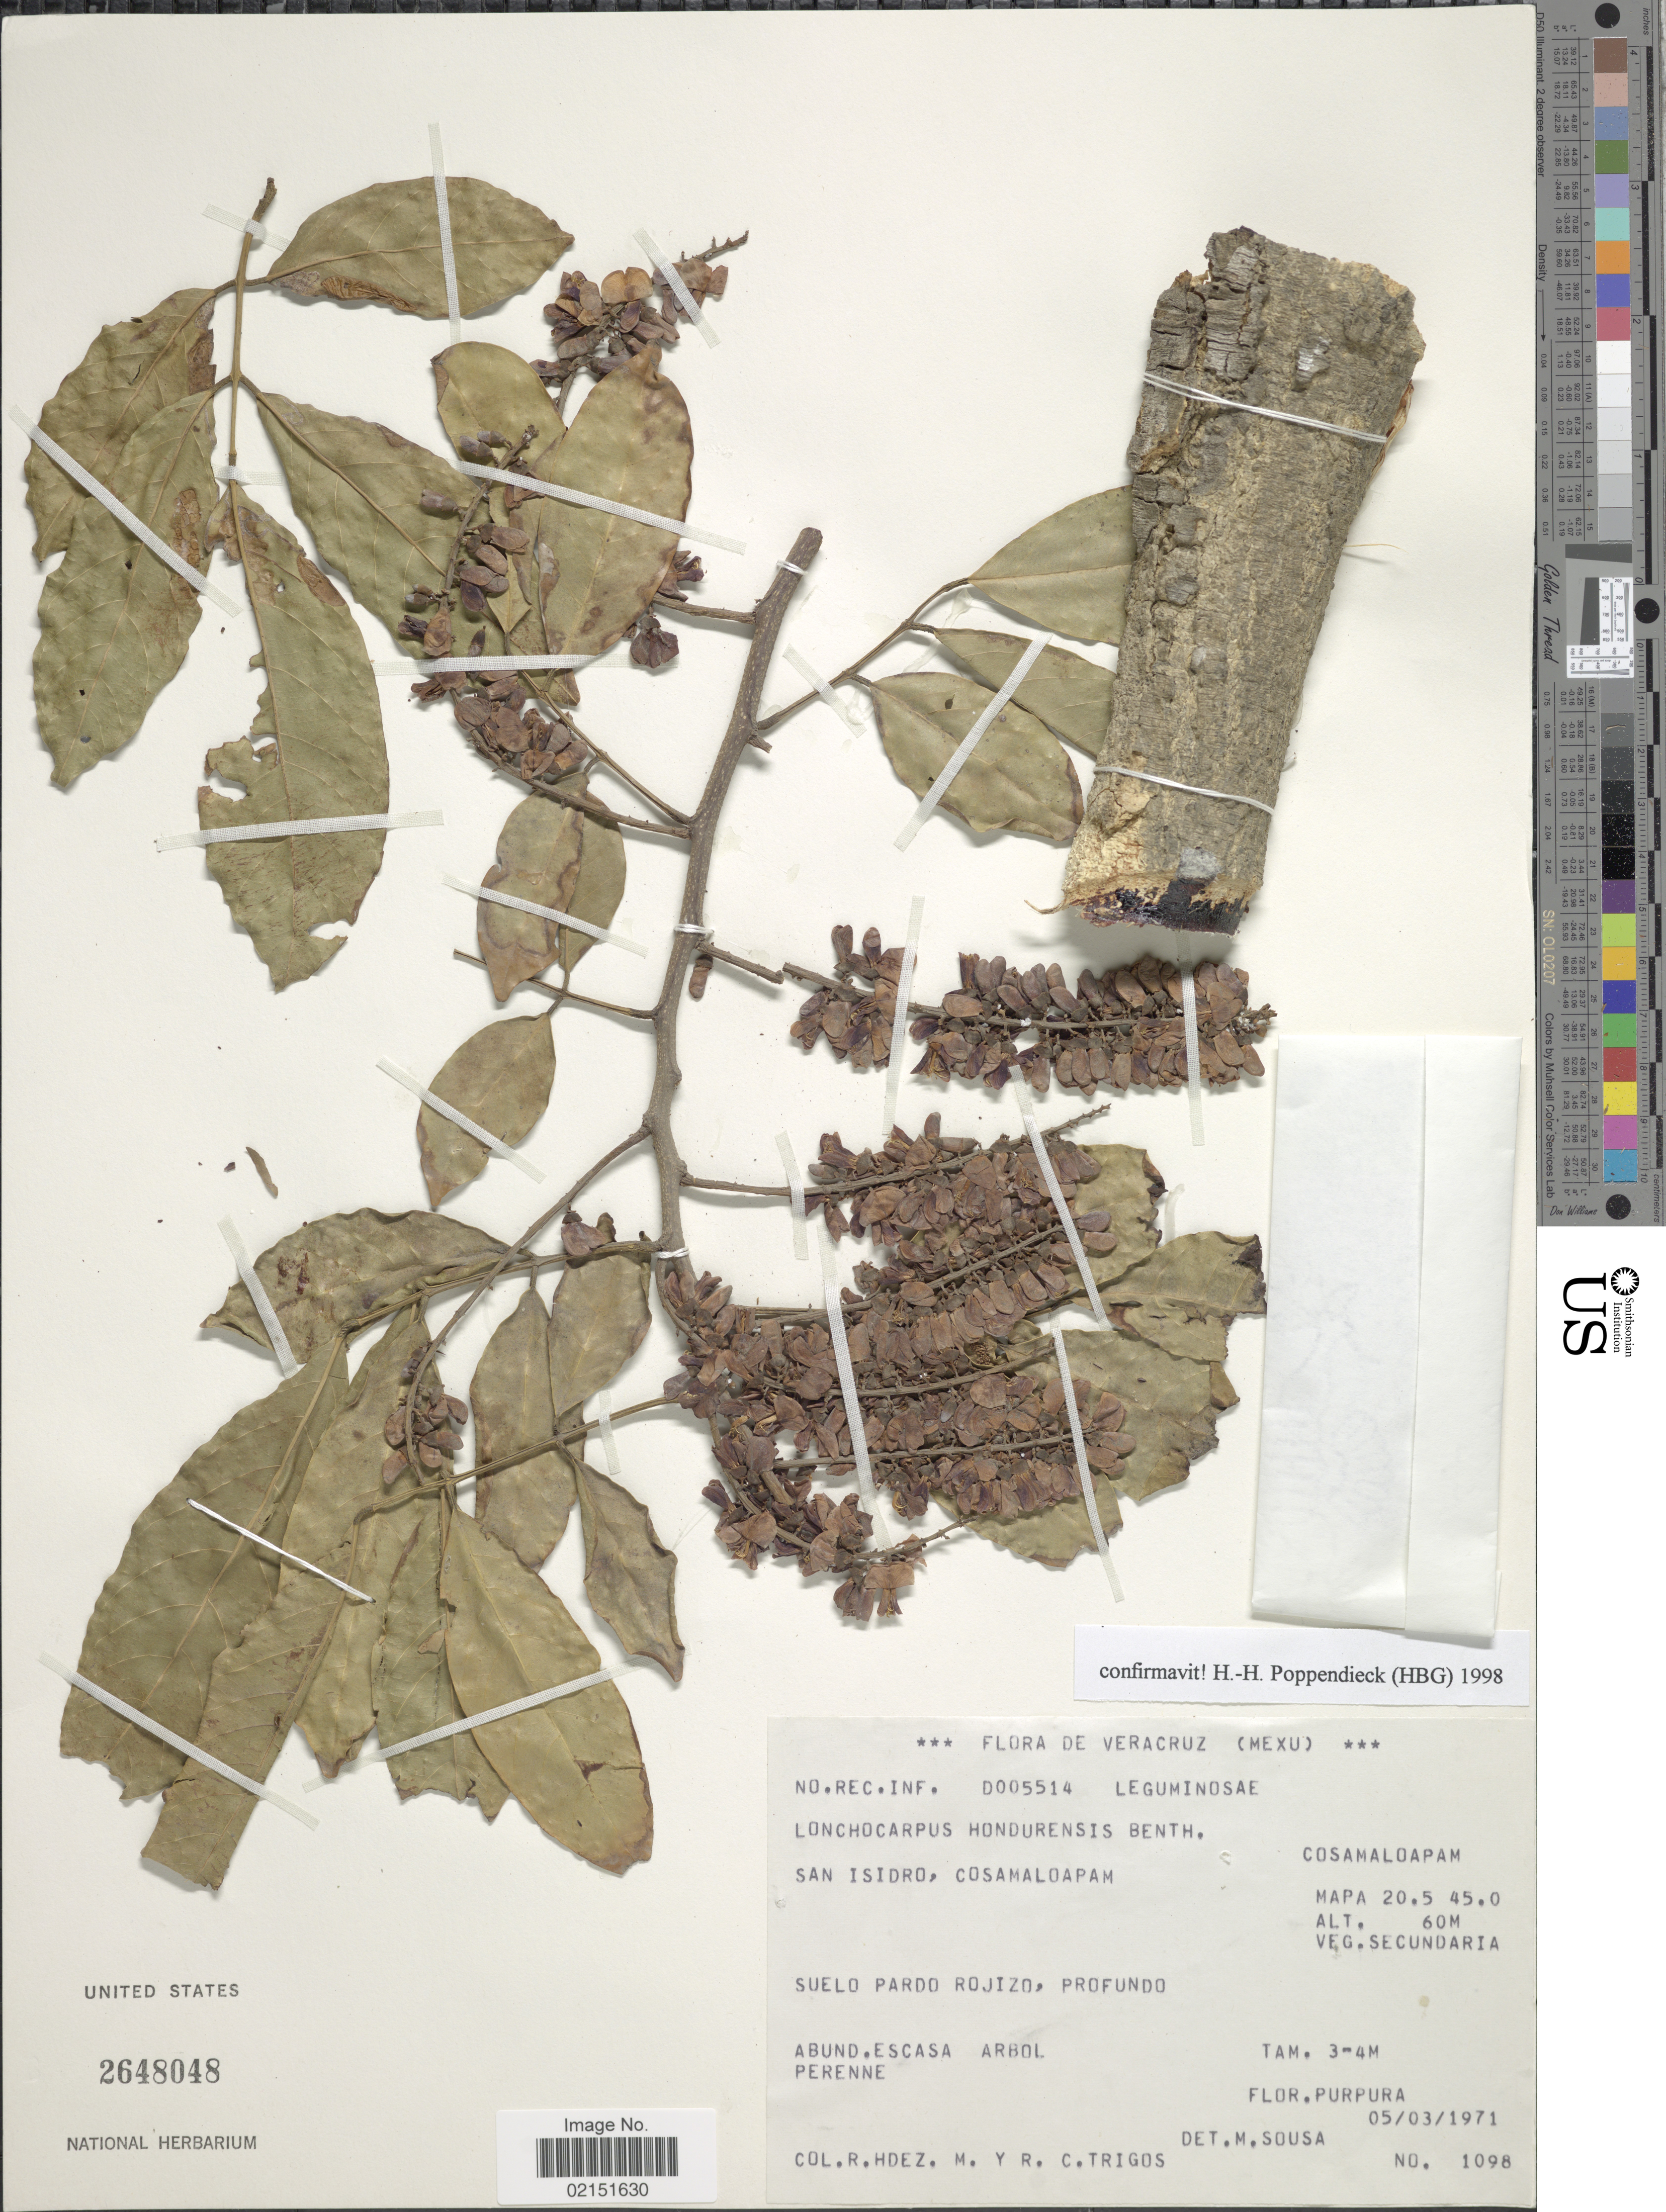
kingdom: Plantae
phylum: Tracheophyta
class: Magnoliopsida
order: Fabales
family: Fabaceae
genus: Lonchocarpus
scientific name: Lonchocarpus hondurensis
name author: Benth.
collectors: R. Hernández M. & R. Trigos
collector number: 1098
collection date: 1971-03-05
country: Mexico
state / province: Veracruz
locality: Veracruz (Mexu). San Isidro, Cosamaloapam. Cosamaloapam. Suelo pardo rojizo, profundo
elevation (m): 60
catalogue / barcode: US 2648048